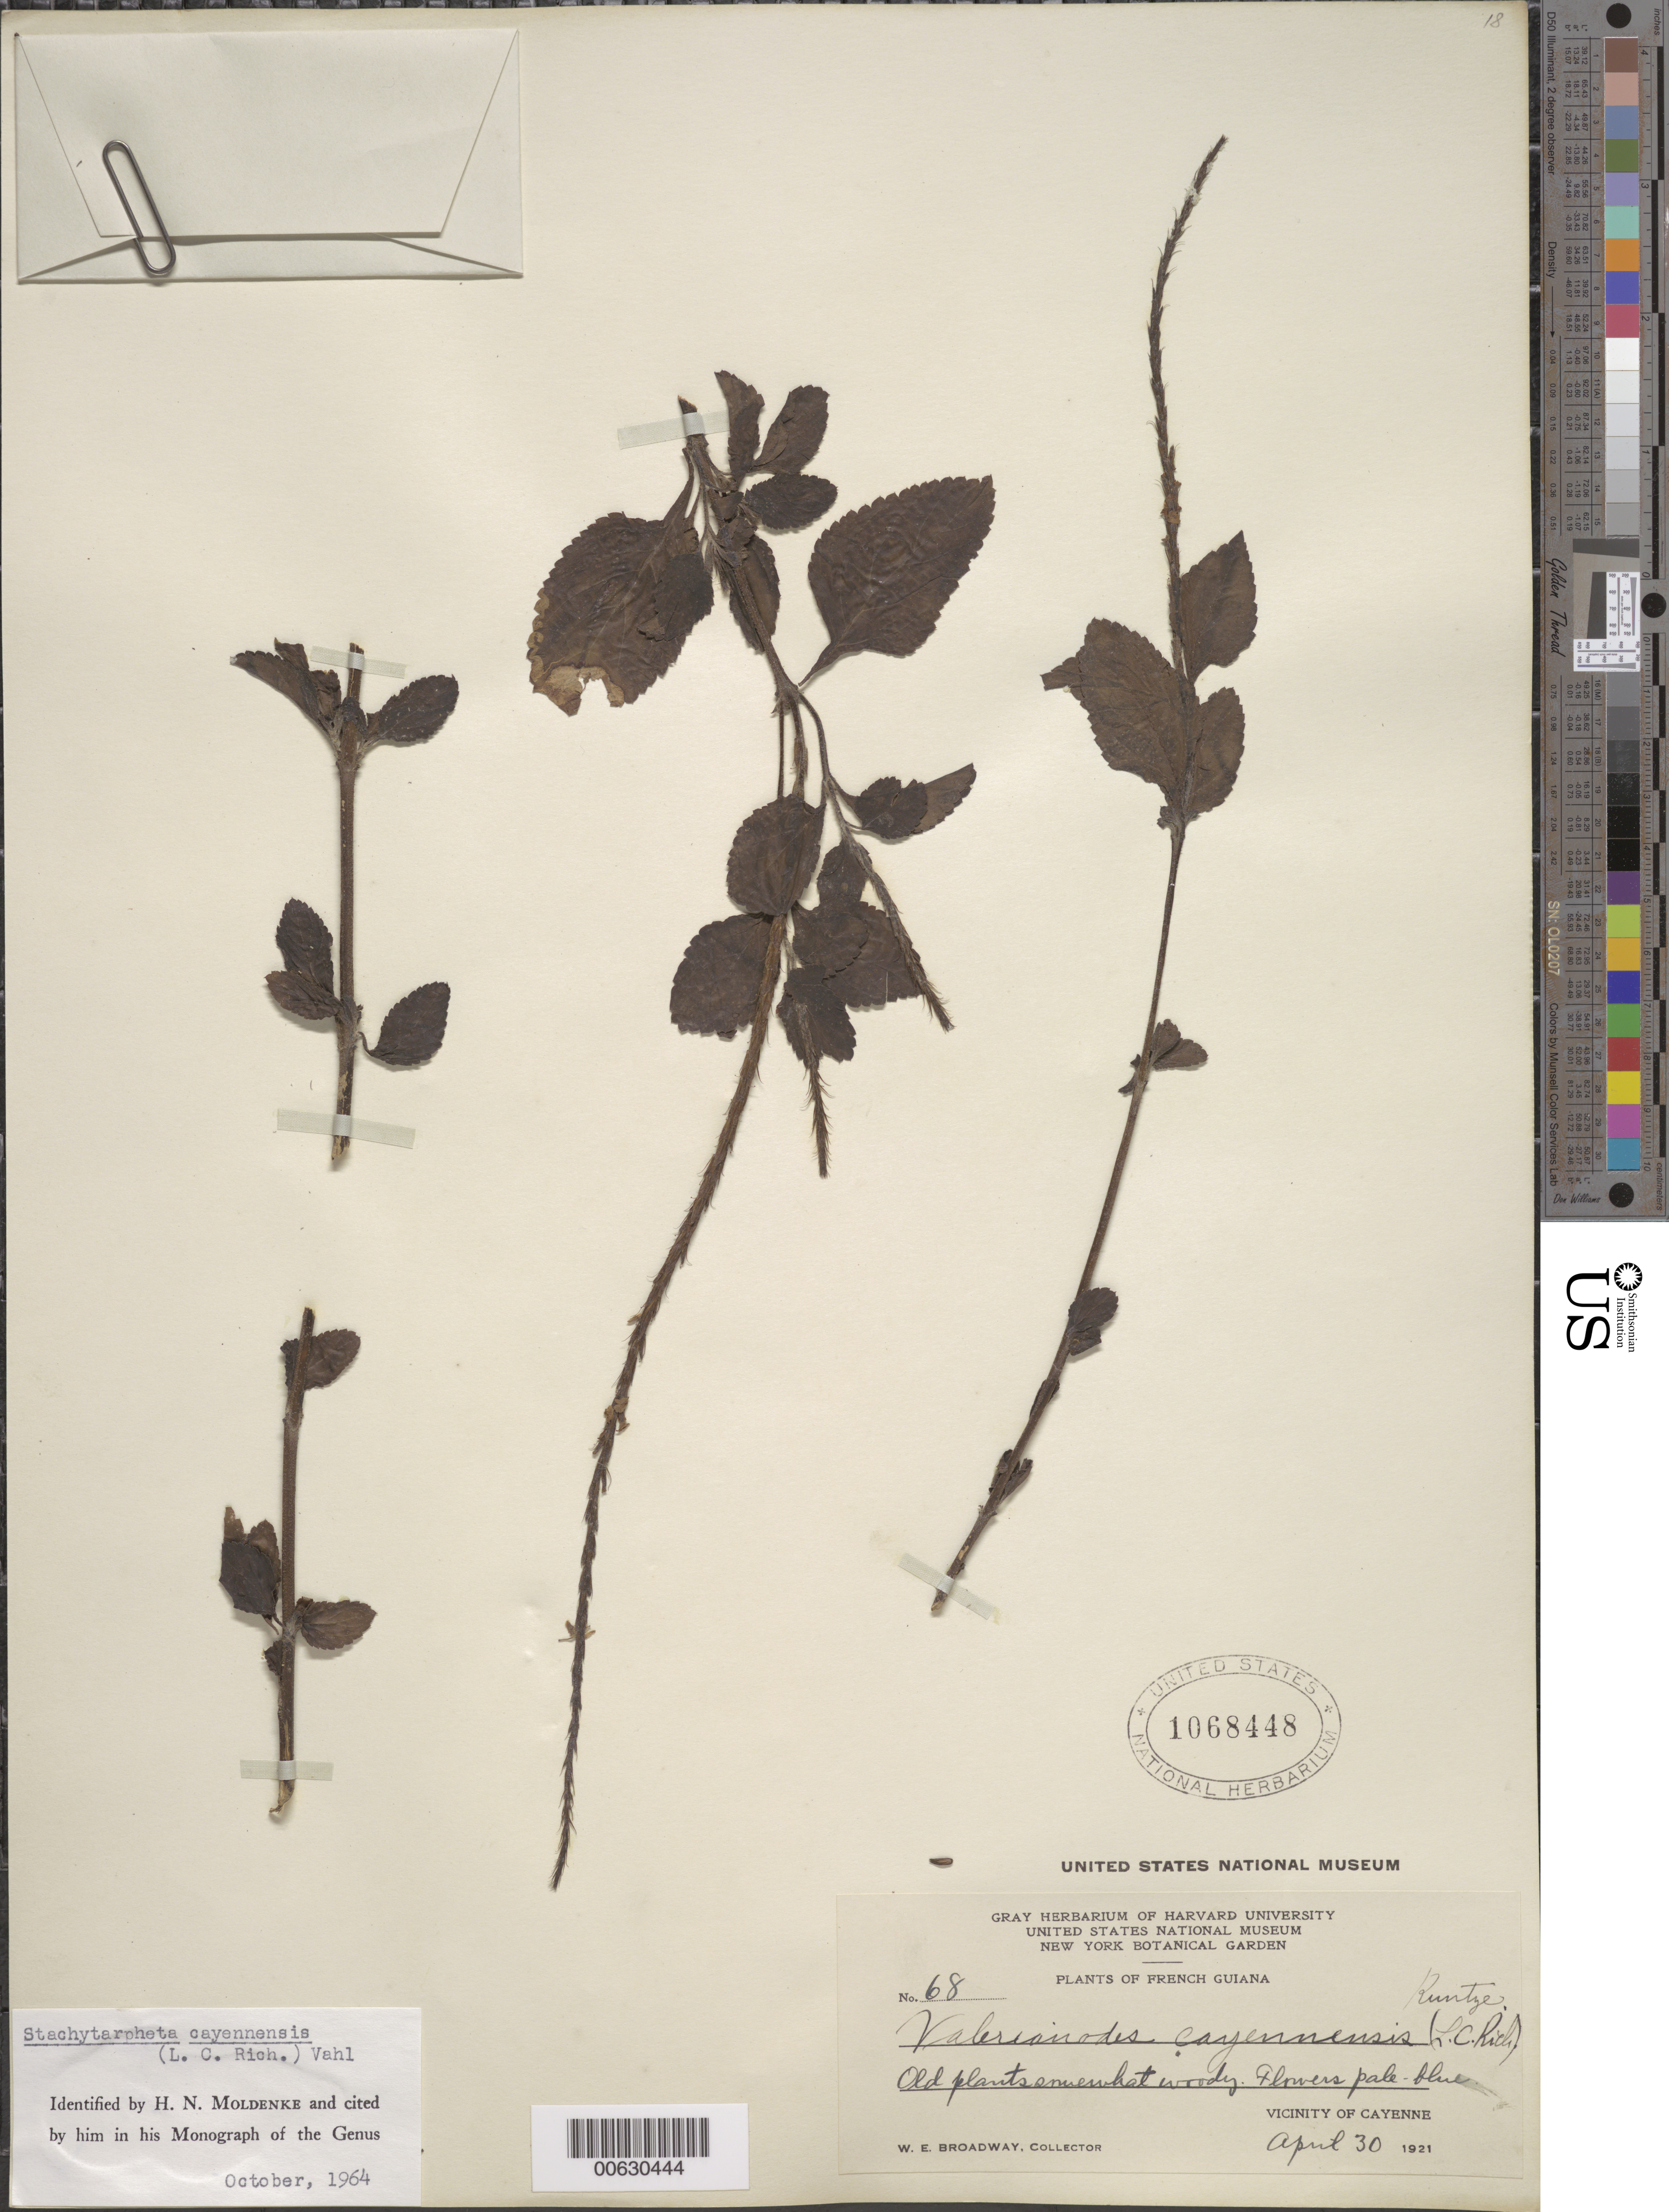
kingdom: Plantae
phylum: Tracheophyta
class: Magnoliopsida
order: Lamiales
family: Verbenaceae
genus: Stachytarpheta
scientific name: Stachytarpheta cayennensis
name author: (Rich.) Vahl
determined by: Moldenke, H. N.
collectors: W. E. Broadway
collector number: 68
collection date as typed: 30-Apr-21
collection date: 1921-04-30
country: French Guiana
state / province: Cayenne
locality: Cayenne, vic.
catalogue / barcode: US 1068448